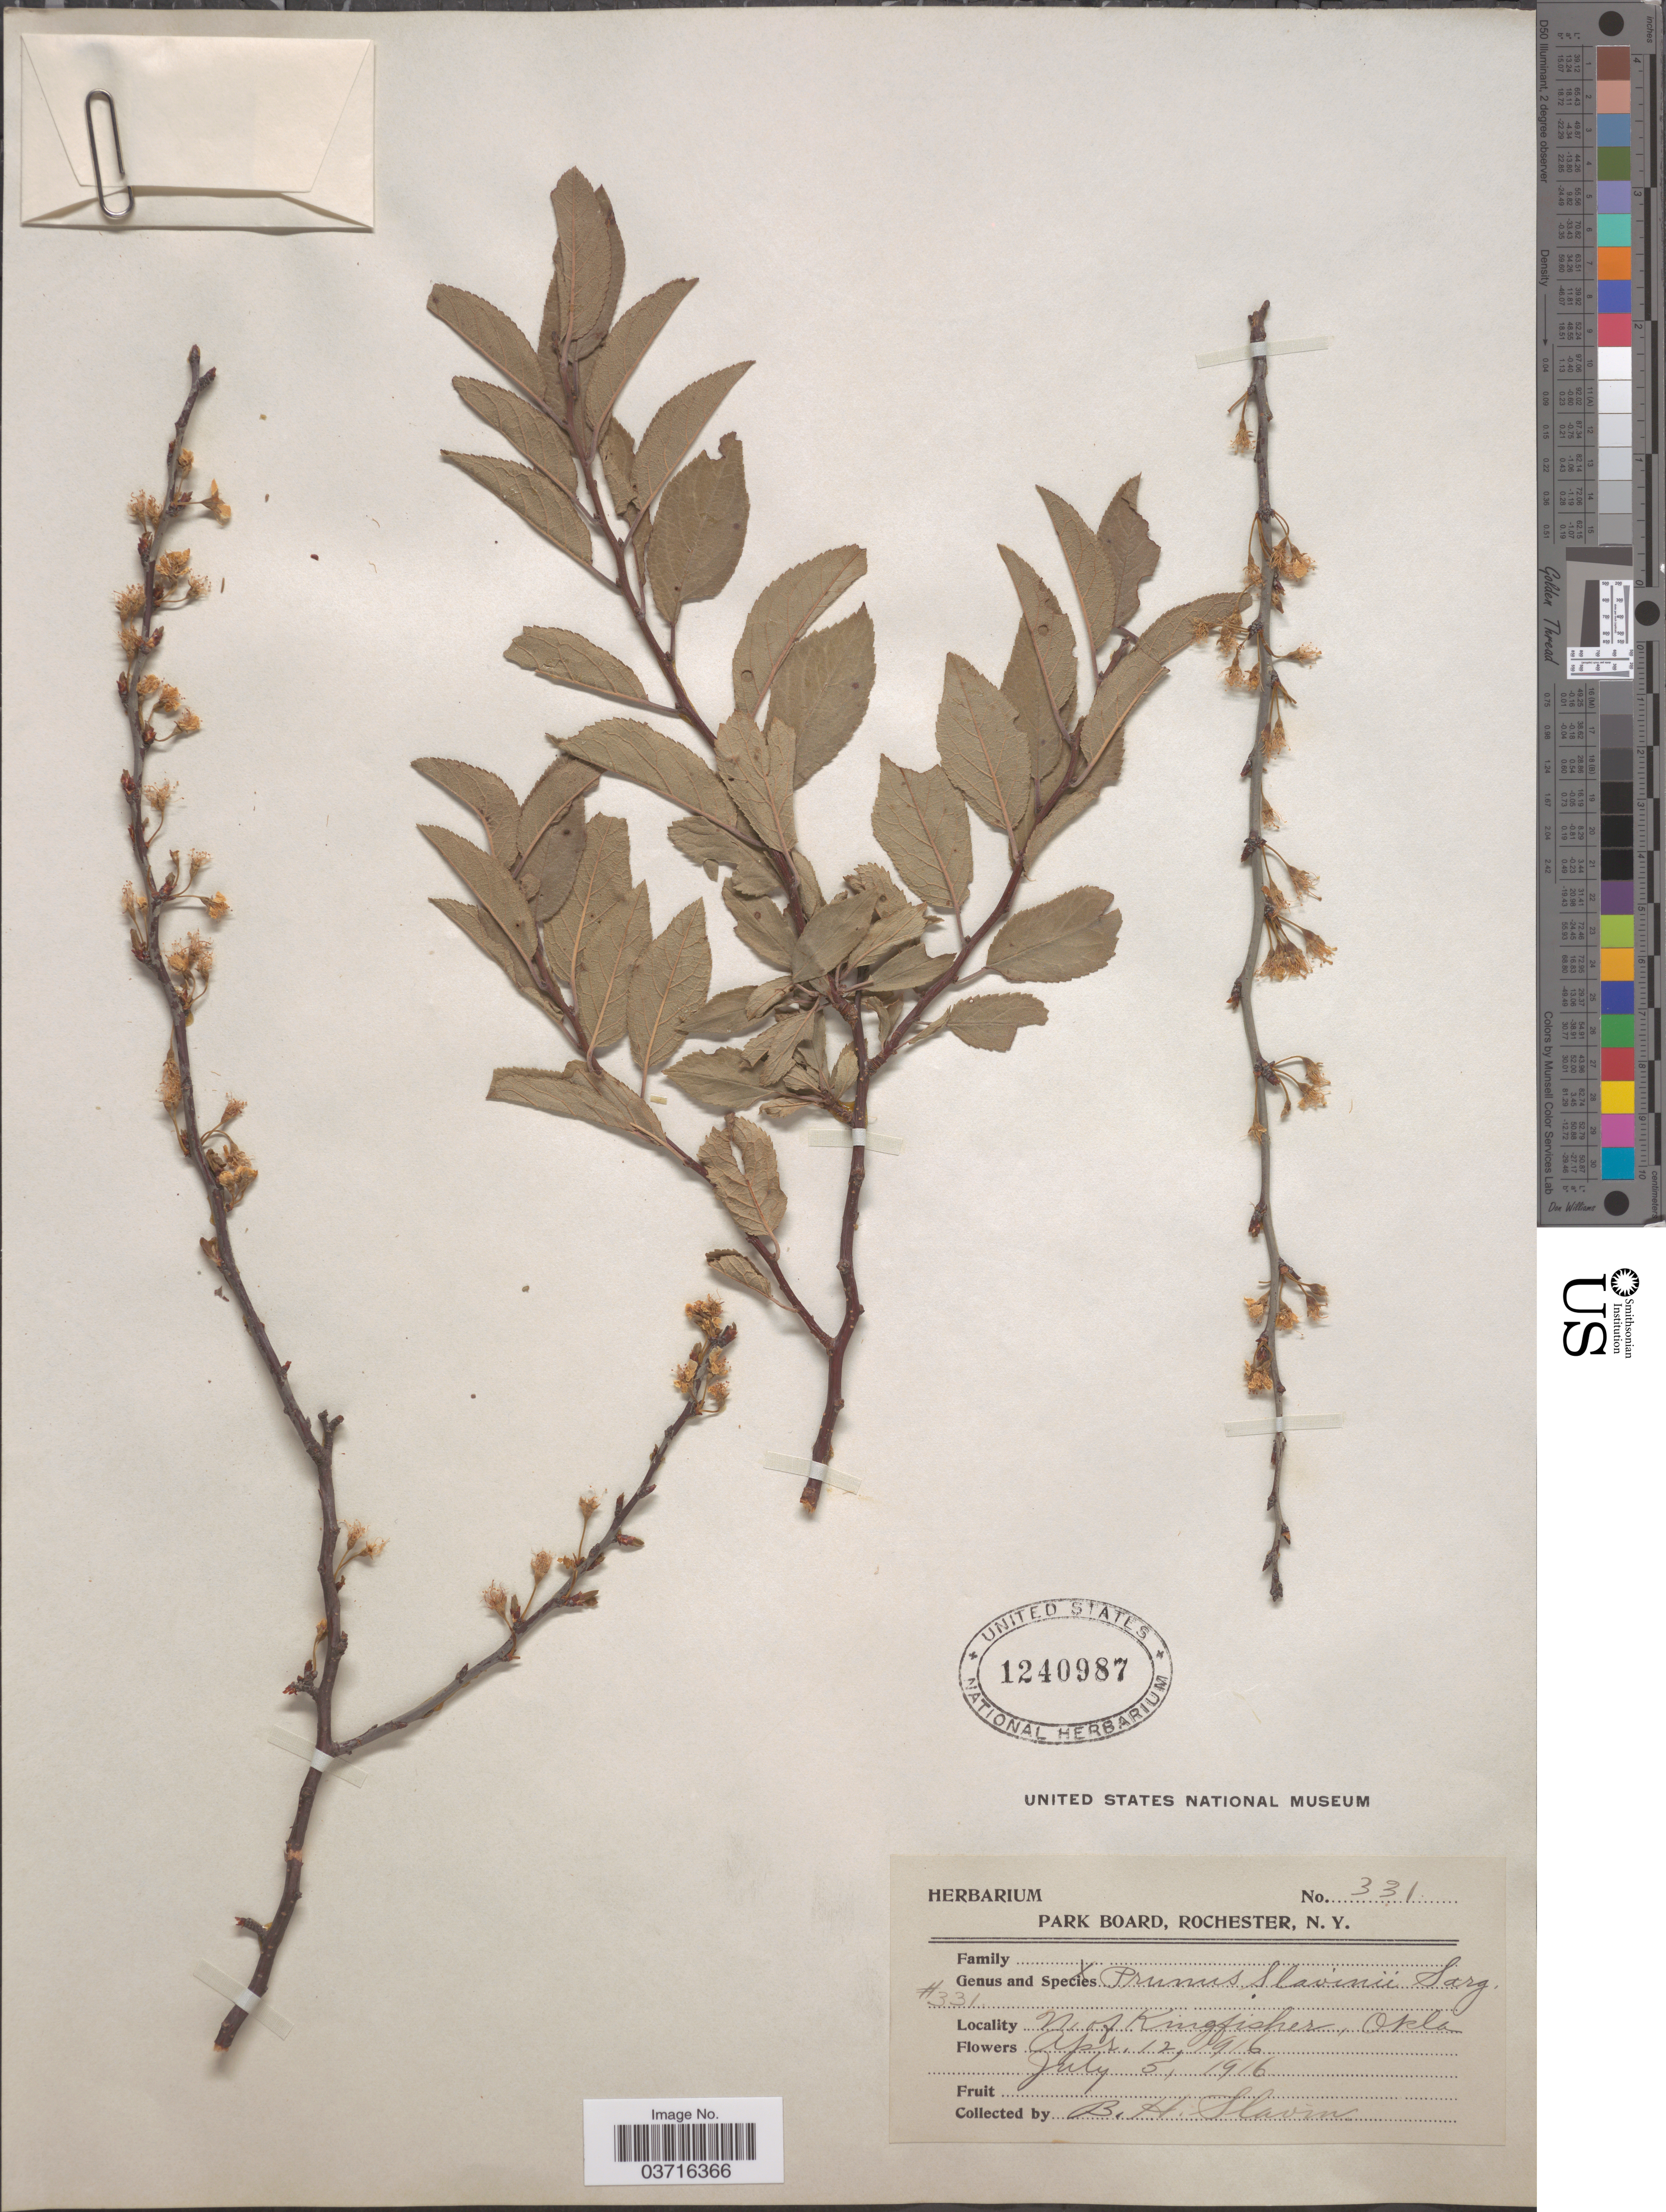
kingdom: Plantae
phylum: Tracheophyta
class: Magnoliopsida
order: Rosales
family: Rosaceae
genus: Prunus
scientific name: Prunus x slavinii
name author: E.J. Palmer ex Rehder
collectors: B. Slavin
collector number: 331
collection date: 1916-04-12/1916-07-05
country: United States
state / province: Oklahoma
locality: N. of Kingfisher.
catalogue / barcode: US 1240987